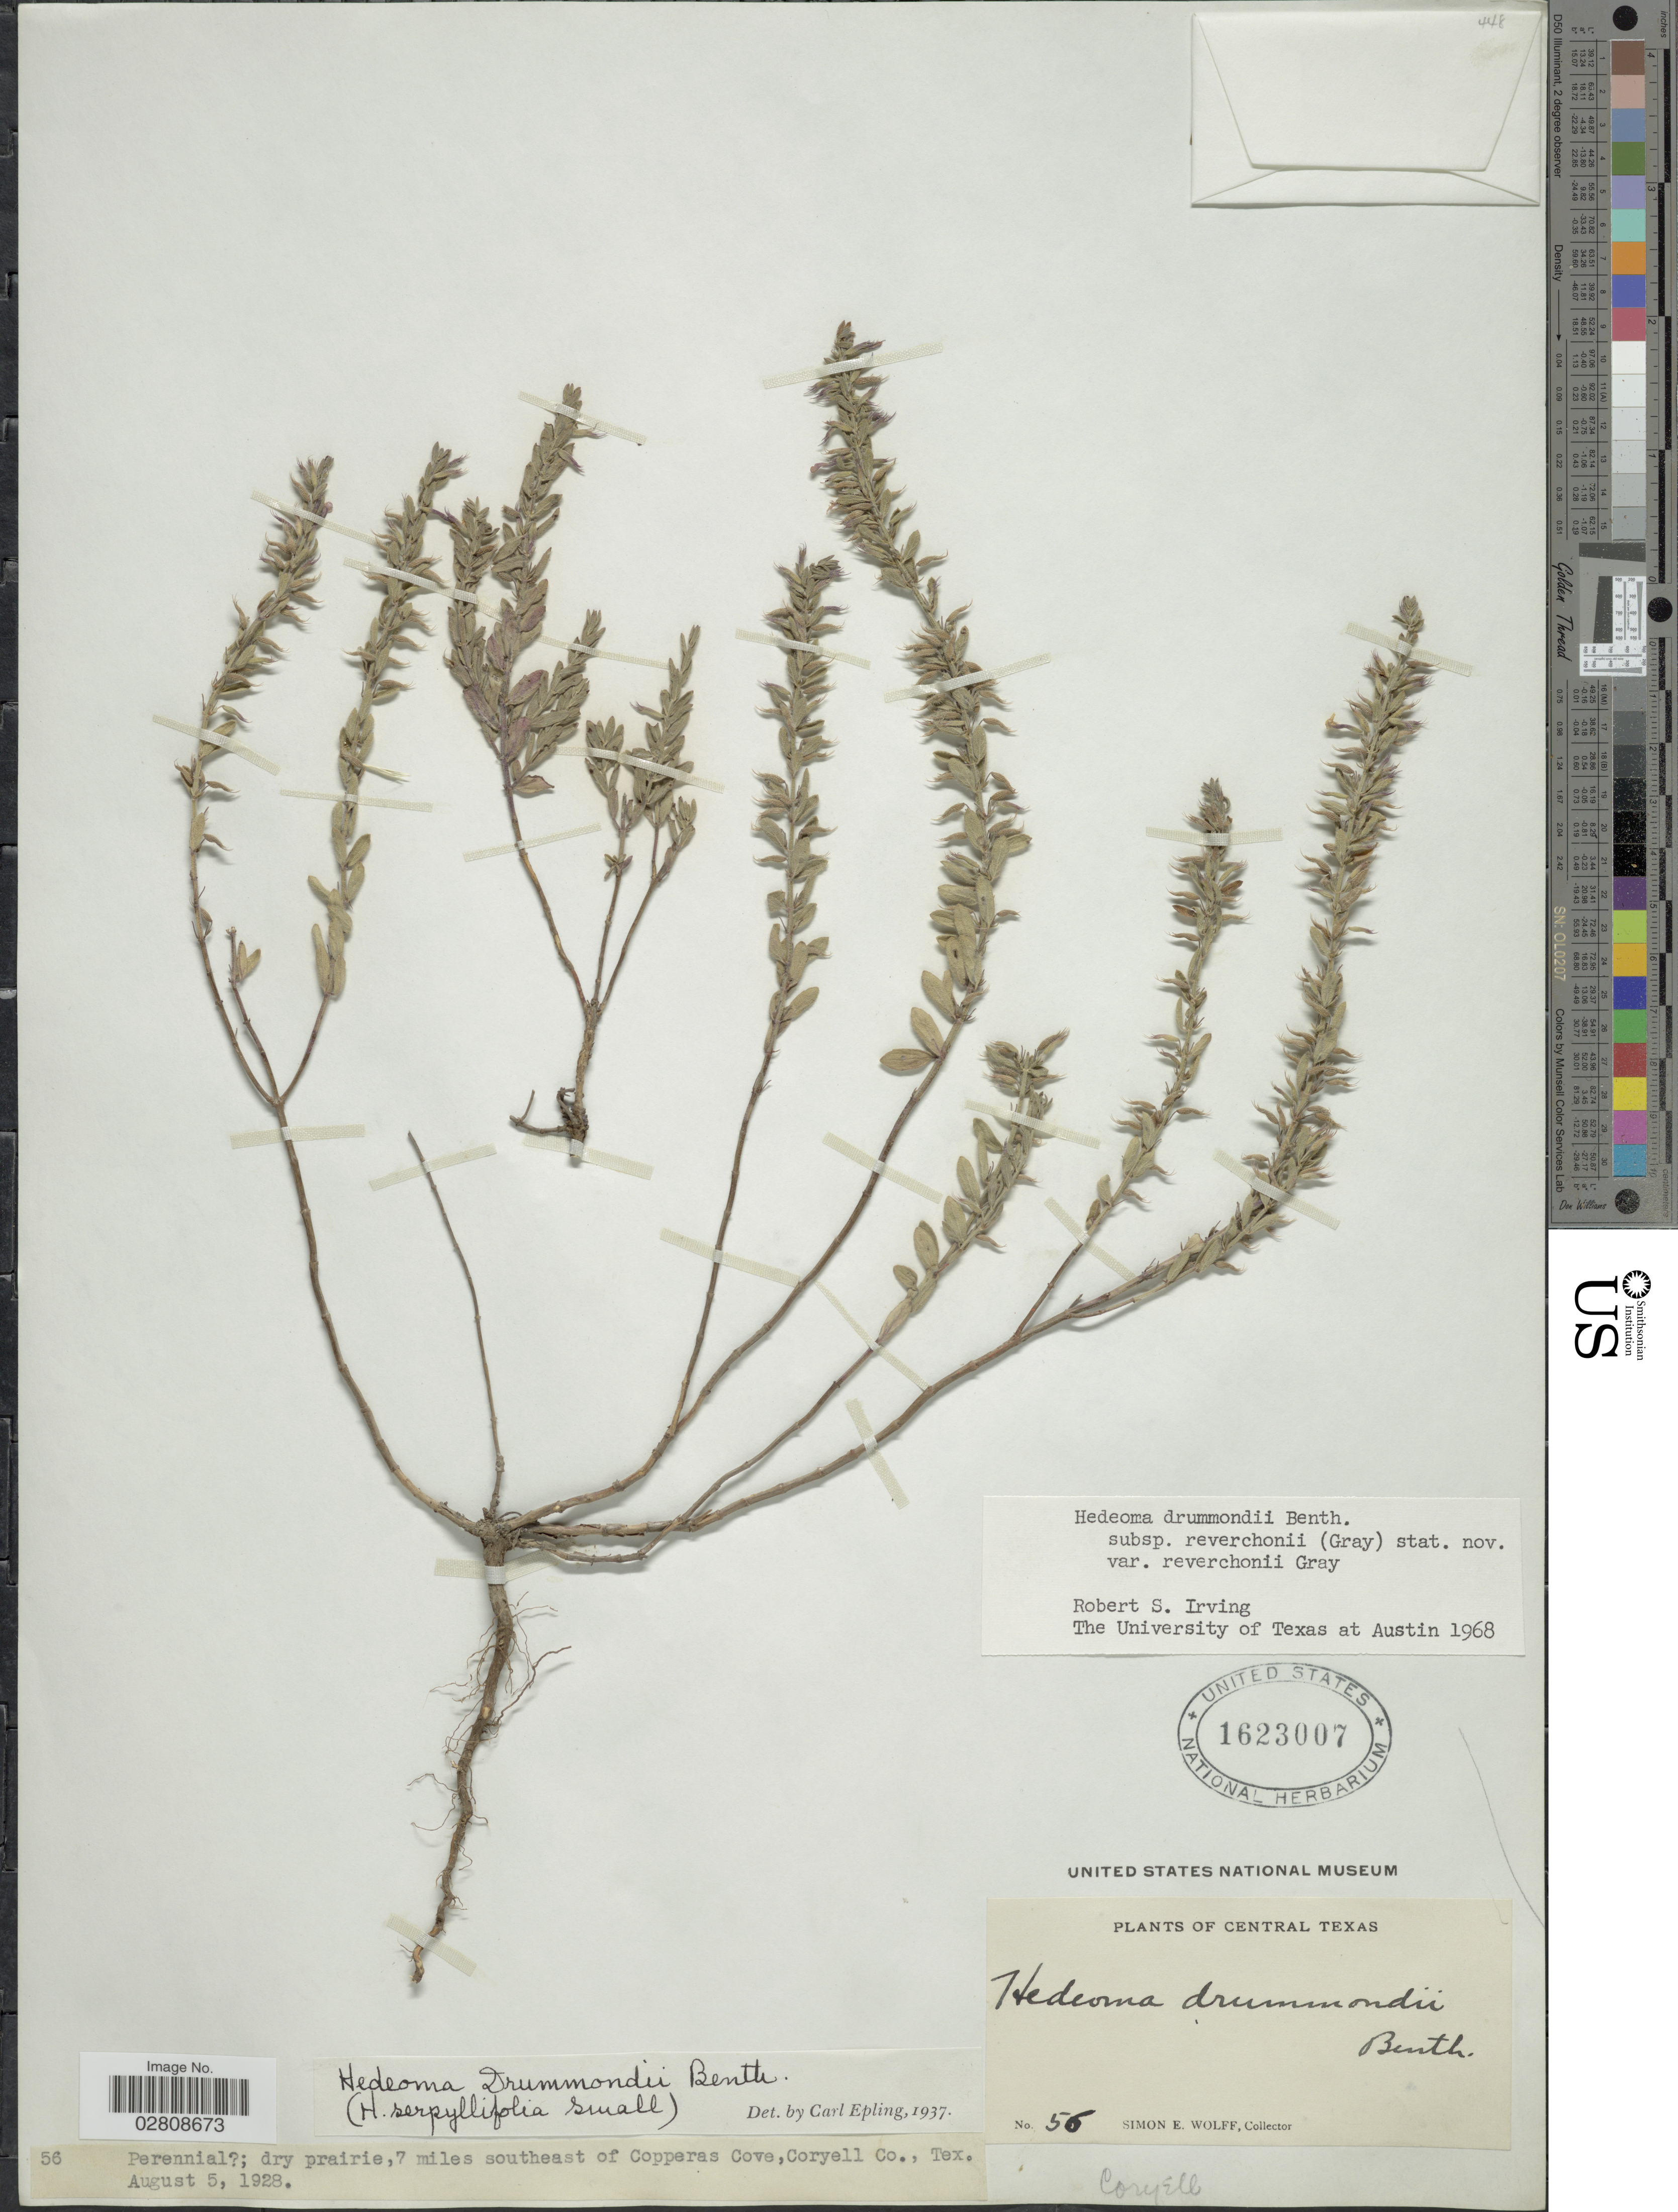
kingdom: Plantae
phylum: Tracheophyta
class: Magnoliopsida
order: Lamiales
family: Lamiaceae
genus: Hedeoma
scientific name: Hedeoma drummondii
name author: Benth.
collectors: S. E. Wolff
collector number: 56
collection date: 1928-08-05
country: United States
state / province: Texas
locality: Central Texas. 7 miles southeast of Copperas Cove, Coryell Co.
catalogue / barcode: US 1623007